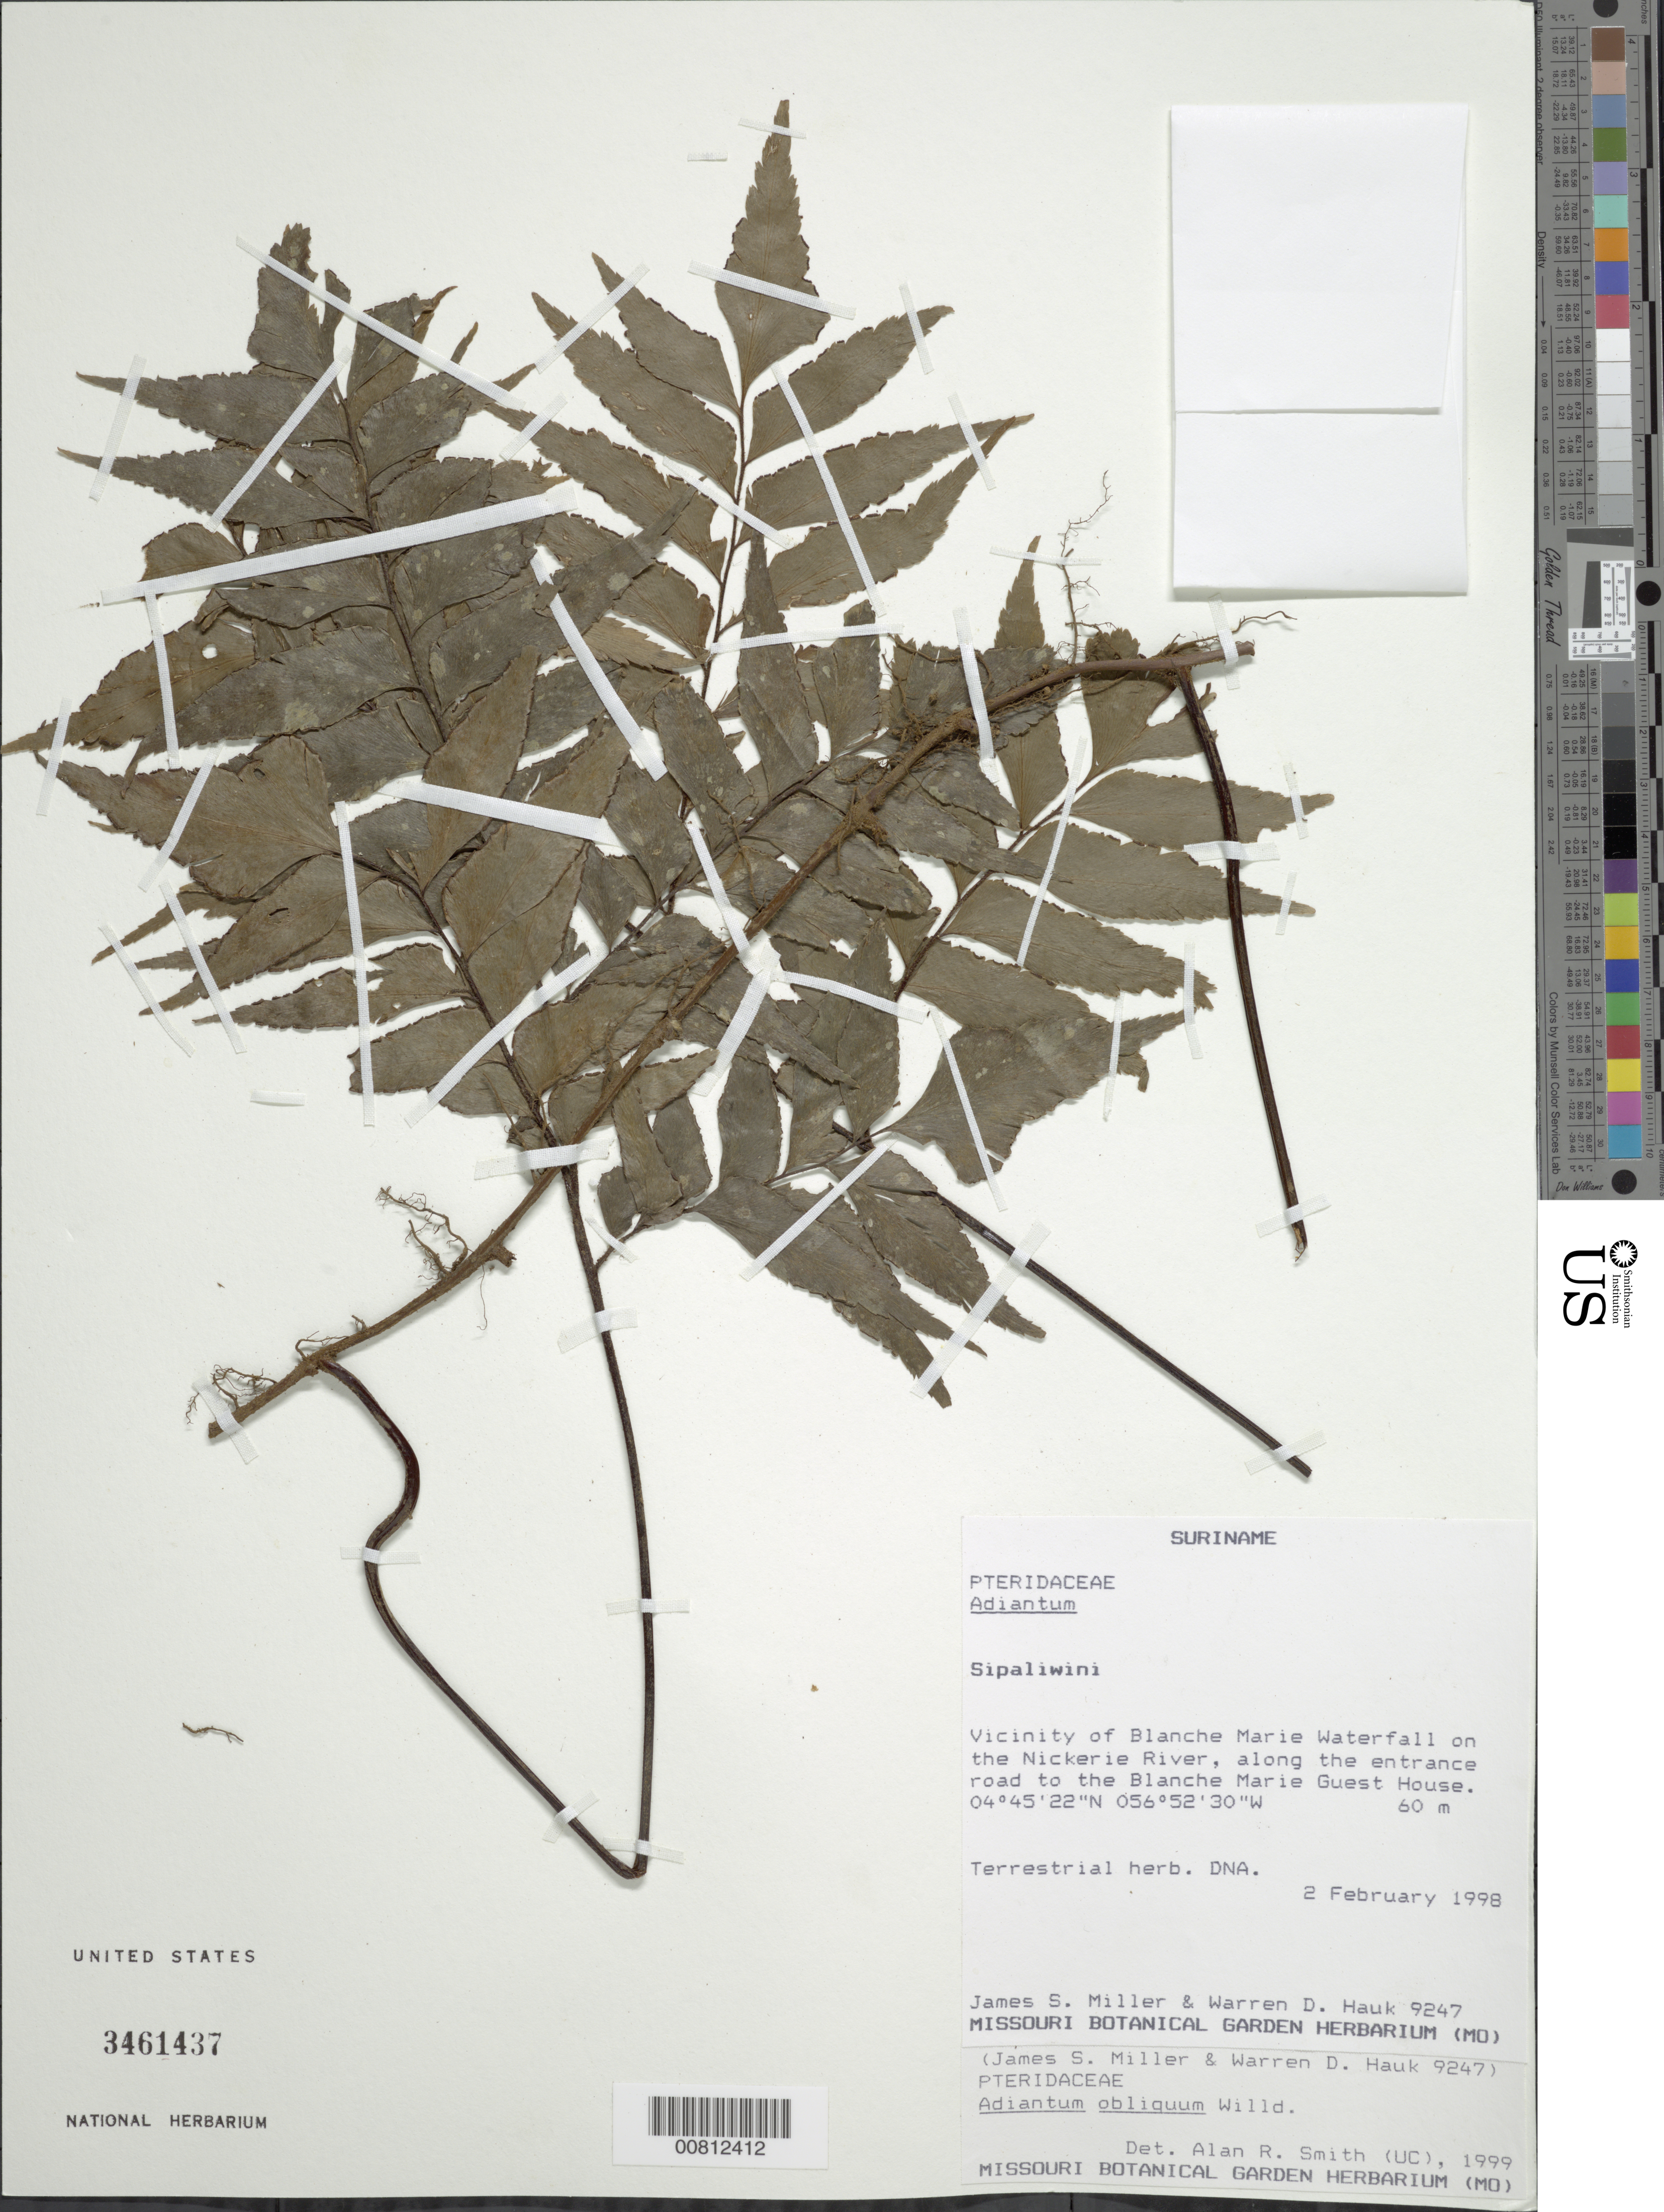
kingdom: Plantae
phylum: Tracheophyta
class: Polypodiopsida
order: Polypodiales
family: Pteridaceae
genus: Adiantum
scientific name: Adiantum obliquum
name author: Willd.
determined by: Smith, Alan R., (UC)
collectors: J. S. Miller & W. Hauk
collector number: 9247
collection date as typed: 2-Feb-98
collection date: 1998-02-02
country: Suriname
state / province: Sipaliwini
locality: Blanche Marie falls, vic., on Nickerie R., around Blanche Marie Guest House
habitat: Forest along the river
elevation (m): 60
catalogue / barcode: US 3461437